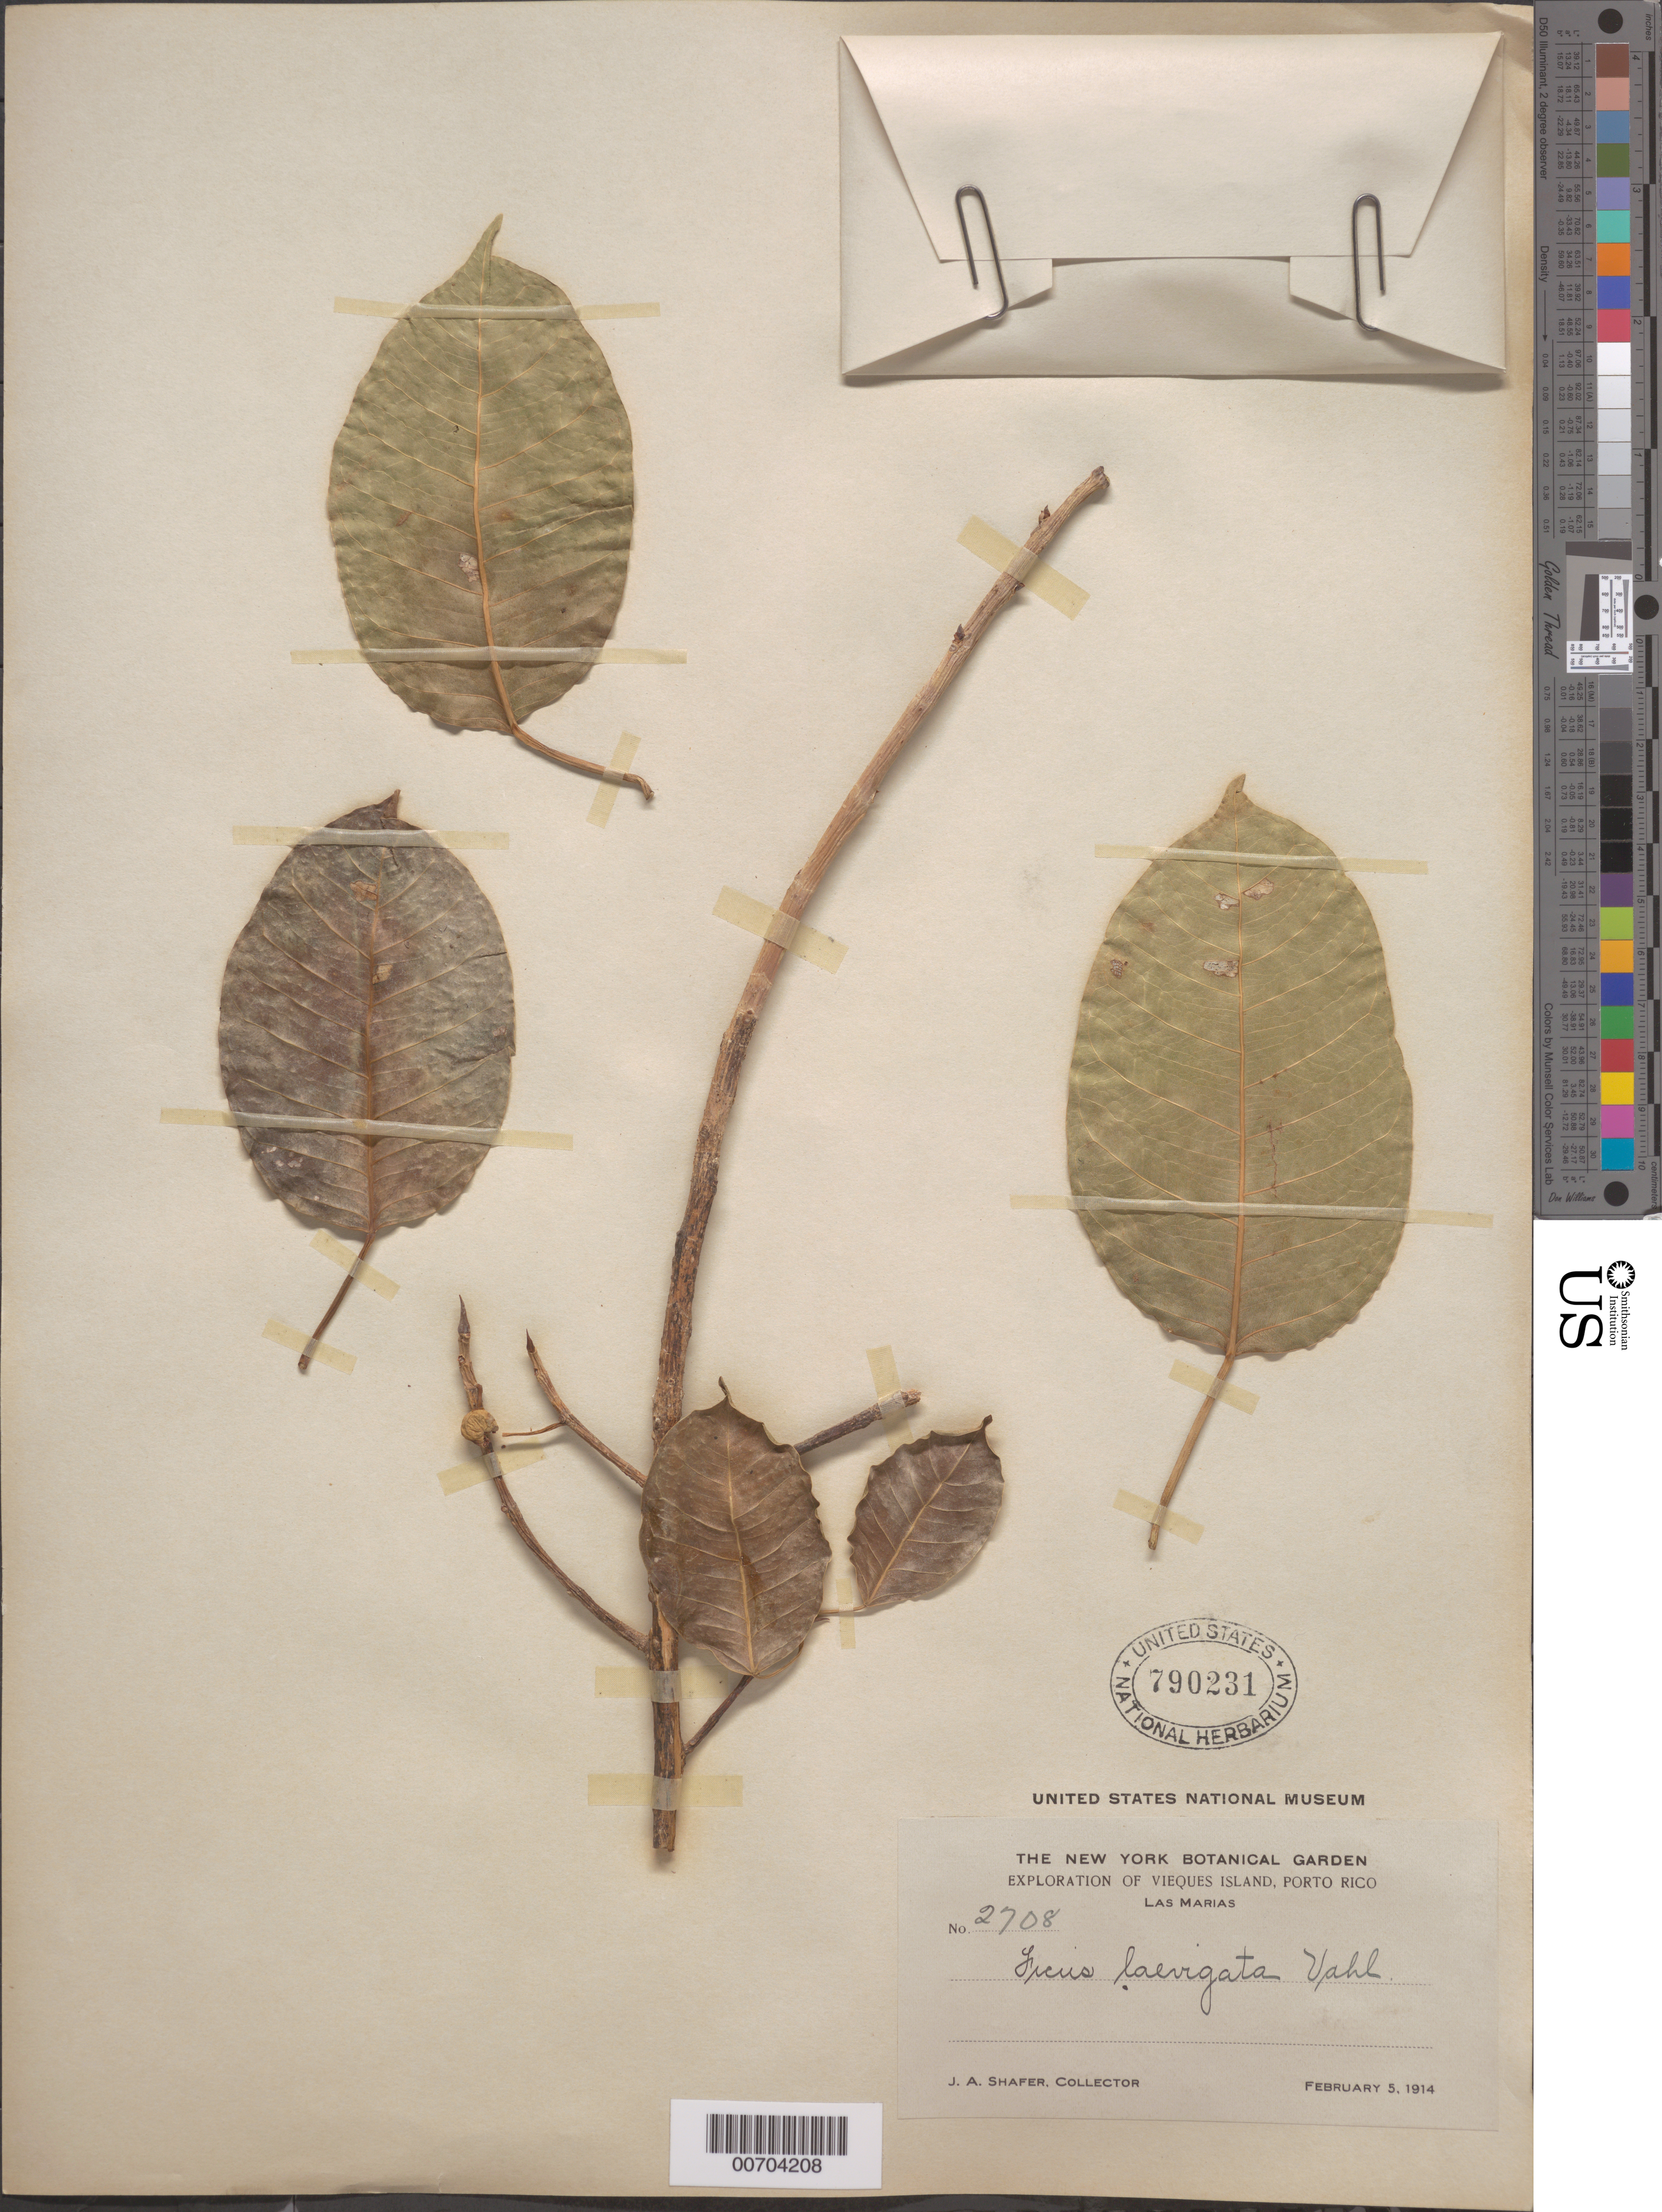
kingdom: Plantae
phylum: Tracheophyta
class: Magnoliopsida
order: Rosales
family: Moraceae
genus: Ficus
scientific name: Ficus laevigata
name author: Vahl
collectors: J. A. Shafer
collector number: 2708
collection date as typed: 05 Feb 1914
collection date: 1914-02-05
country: Puerto Rico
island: Vieques Island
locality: Las Marias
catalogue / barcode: US 790231